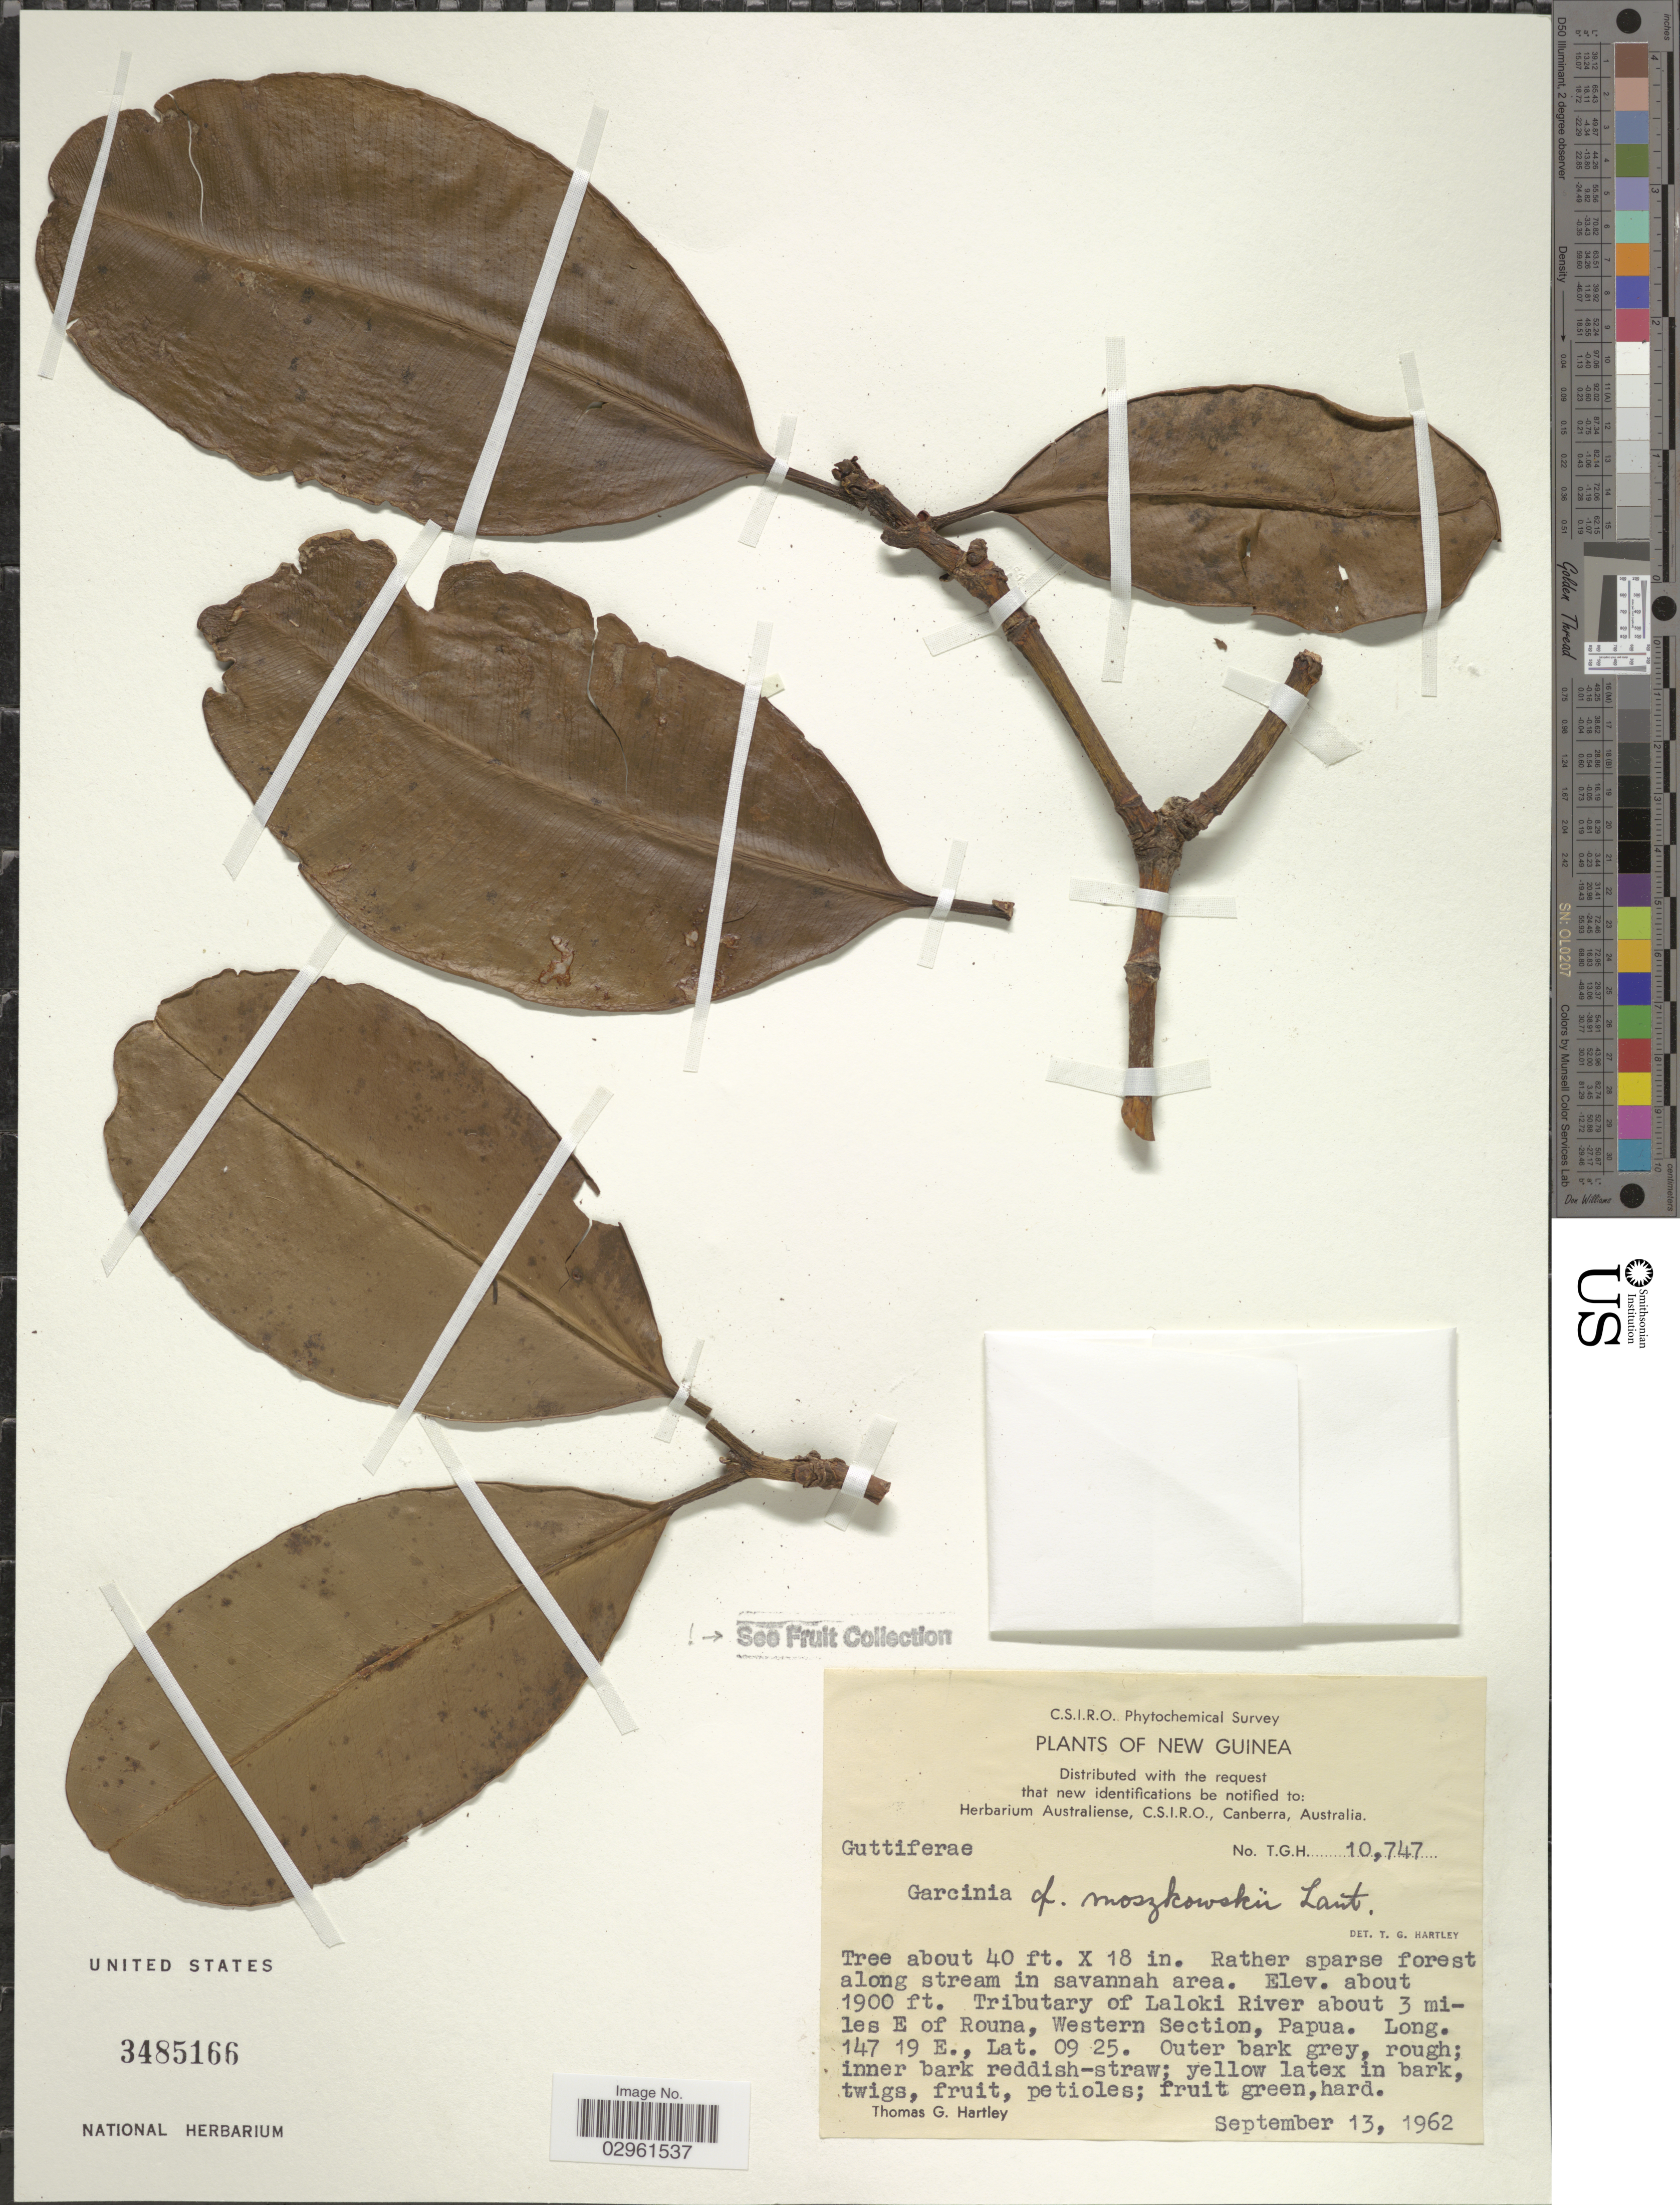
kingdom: Plantae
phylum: Tracheophyta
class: Magnoliopsida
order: Malpighiales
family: Clusiaceae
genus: Garcinia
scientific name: Garcinia moszkowskii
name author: Lauterb.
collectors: T. G. Hartley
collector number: T.G.H.10747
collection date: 1962-09-13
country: Papua New Guinea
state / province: Manus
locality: New Guinea. Tributary of Laloki River about 3 miles E of Rouna, Western Section, Papua.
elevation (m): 579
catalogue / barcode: US 3485166